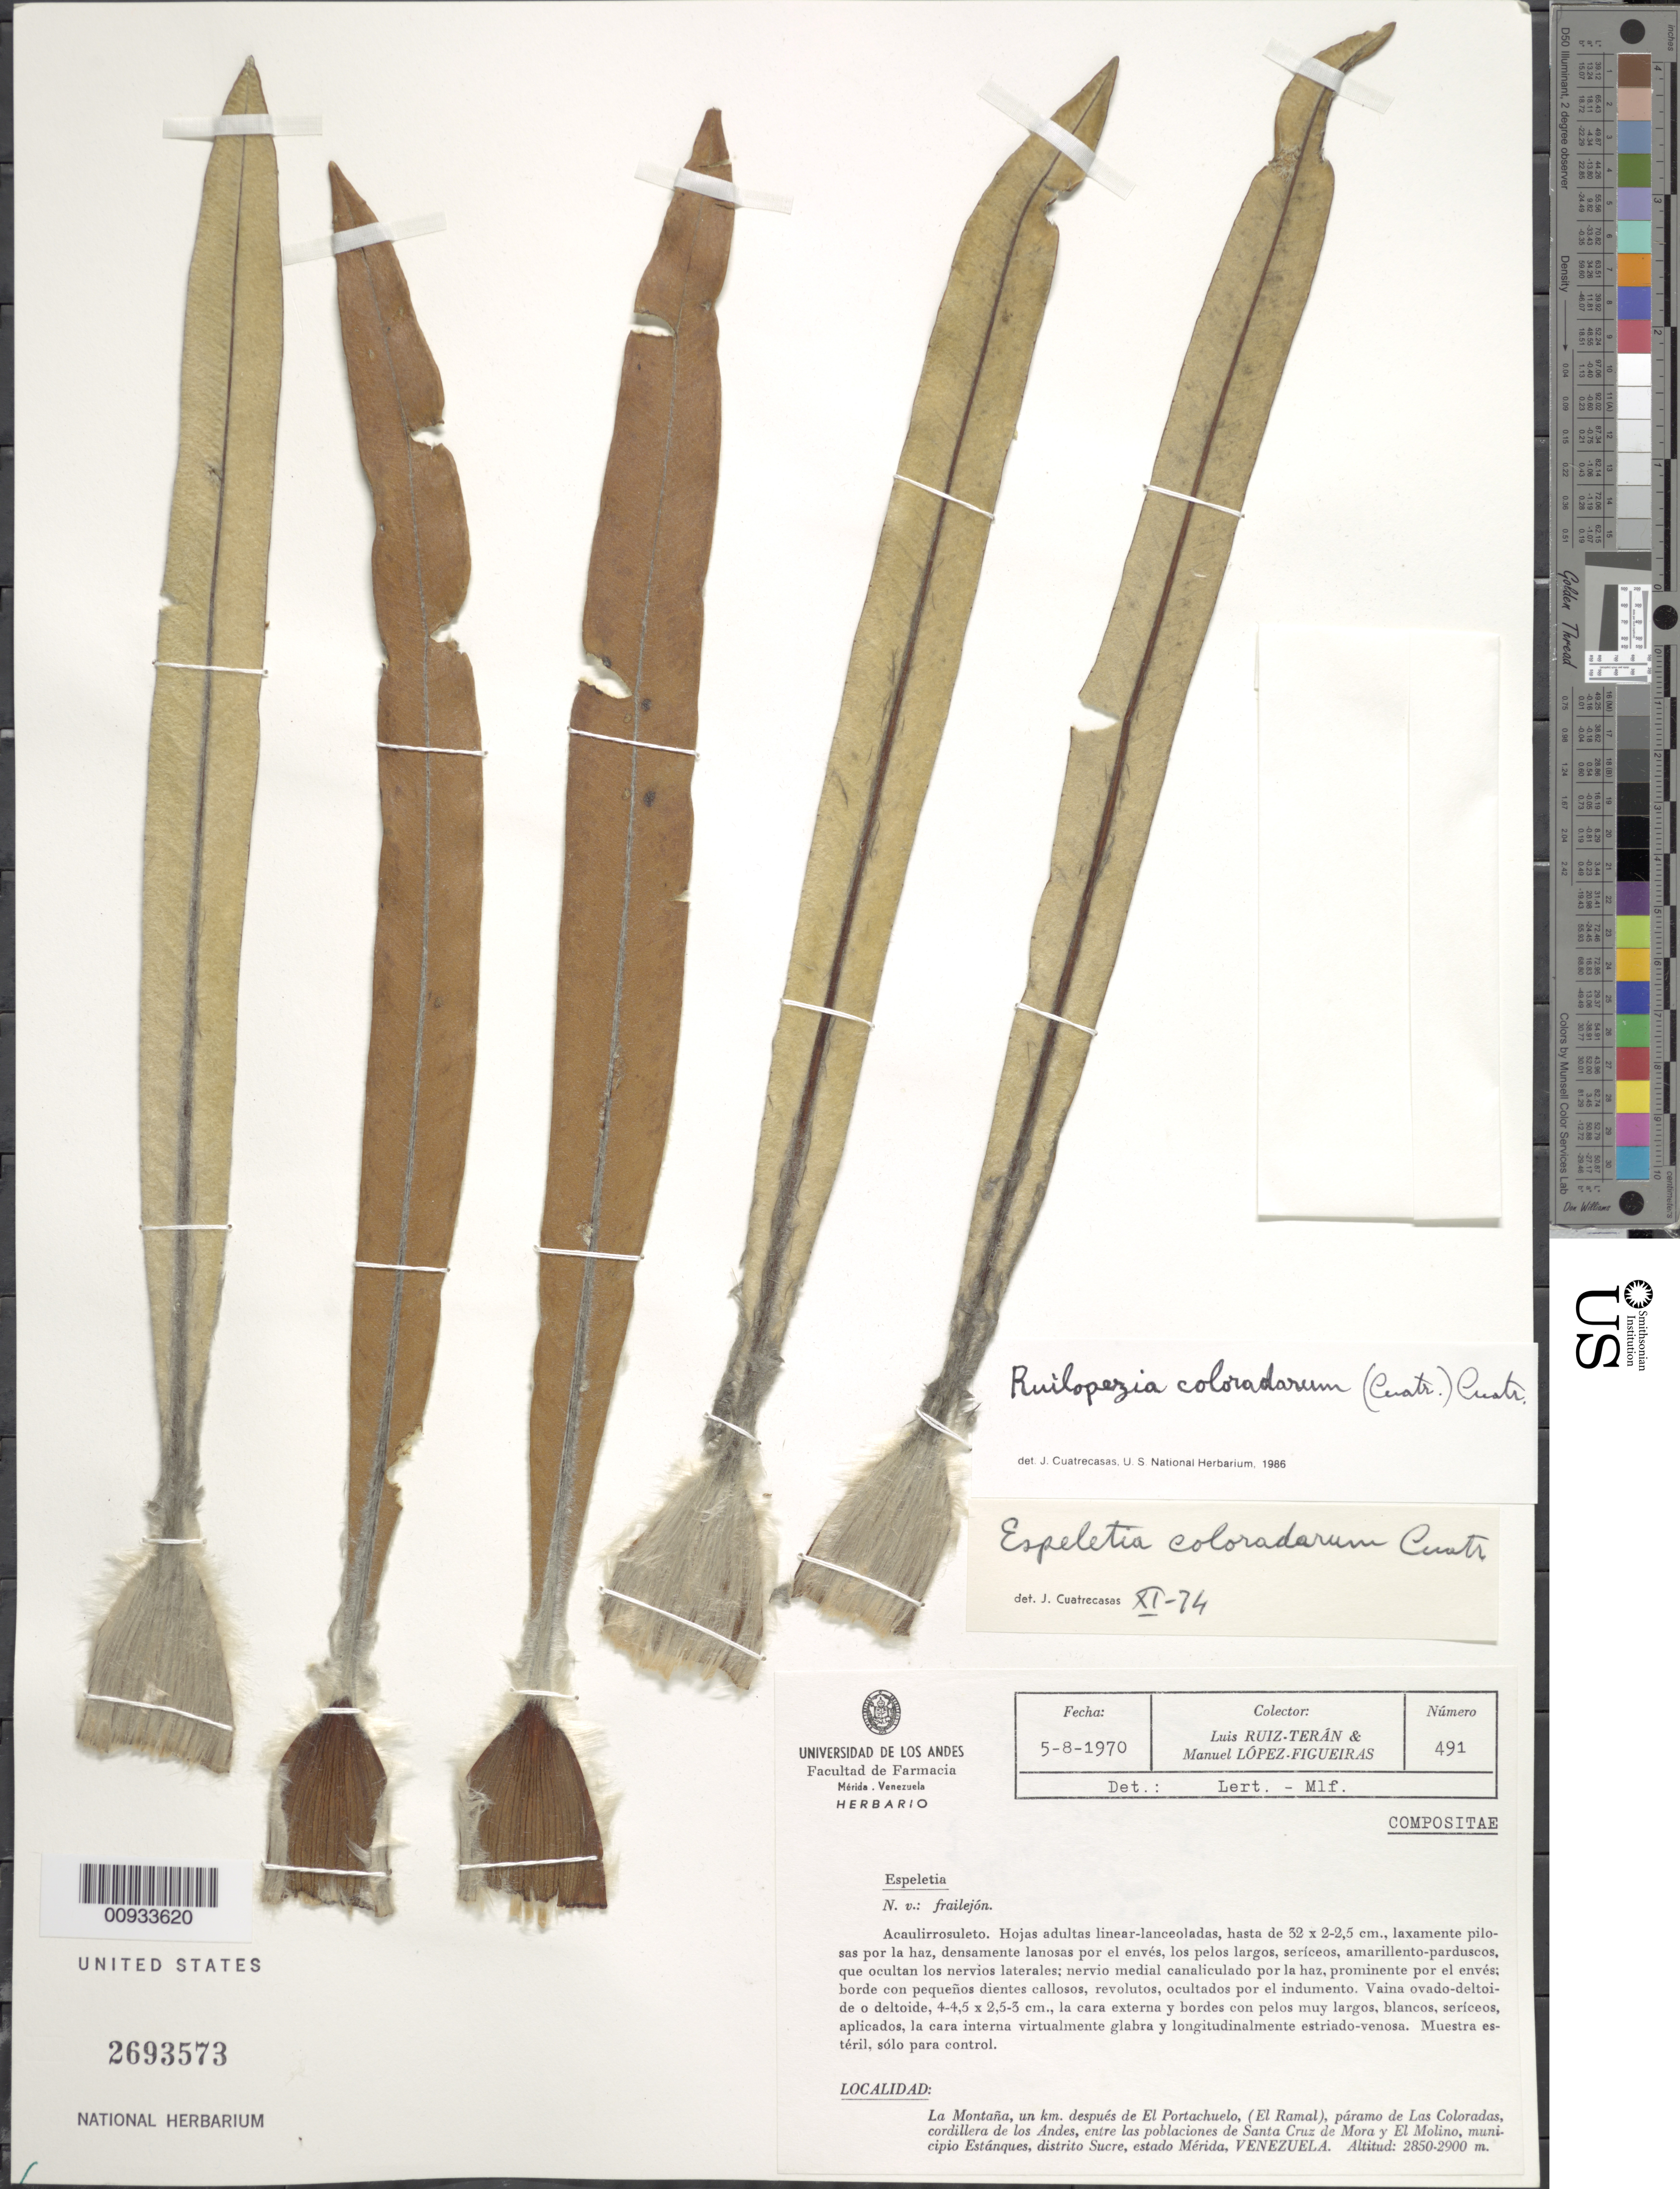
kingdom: Plantae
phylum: Tracheophyta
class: Magnoliopsida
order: Asterales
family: Asteraceae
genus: Ruilopezia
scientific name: Ruilopezia coloradarum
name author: (Cuatrec.) Cuatrec.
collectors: L. E. Ruíz-Terán & M. López Figueiras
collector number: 491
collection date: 1970-08-05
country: Venezuela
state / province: Mérida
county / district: Sucre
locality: Páramo de Las Coloradas. La Montaña, un km. después de El Portachuelo, (El Ramal), páramo de Las Coloradas, cordillera de los Andes, entre las poblaciones de Santa Cruz de Mora y El Molino, municipio Estánques.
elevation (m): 2850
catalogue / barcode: US 2693573